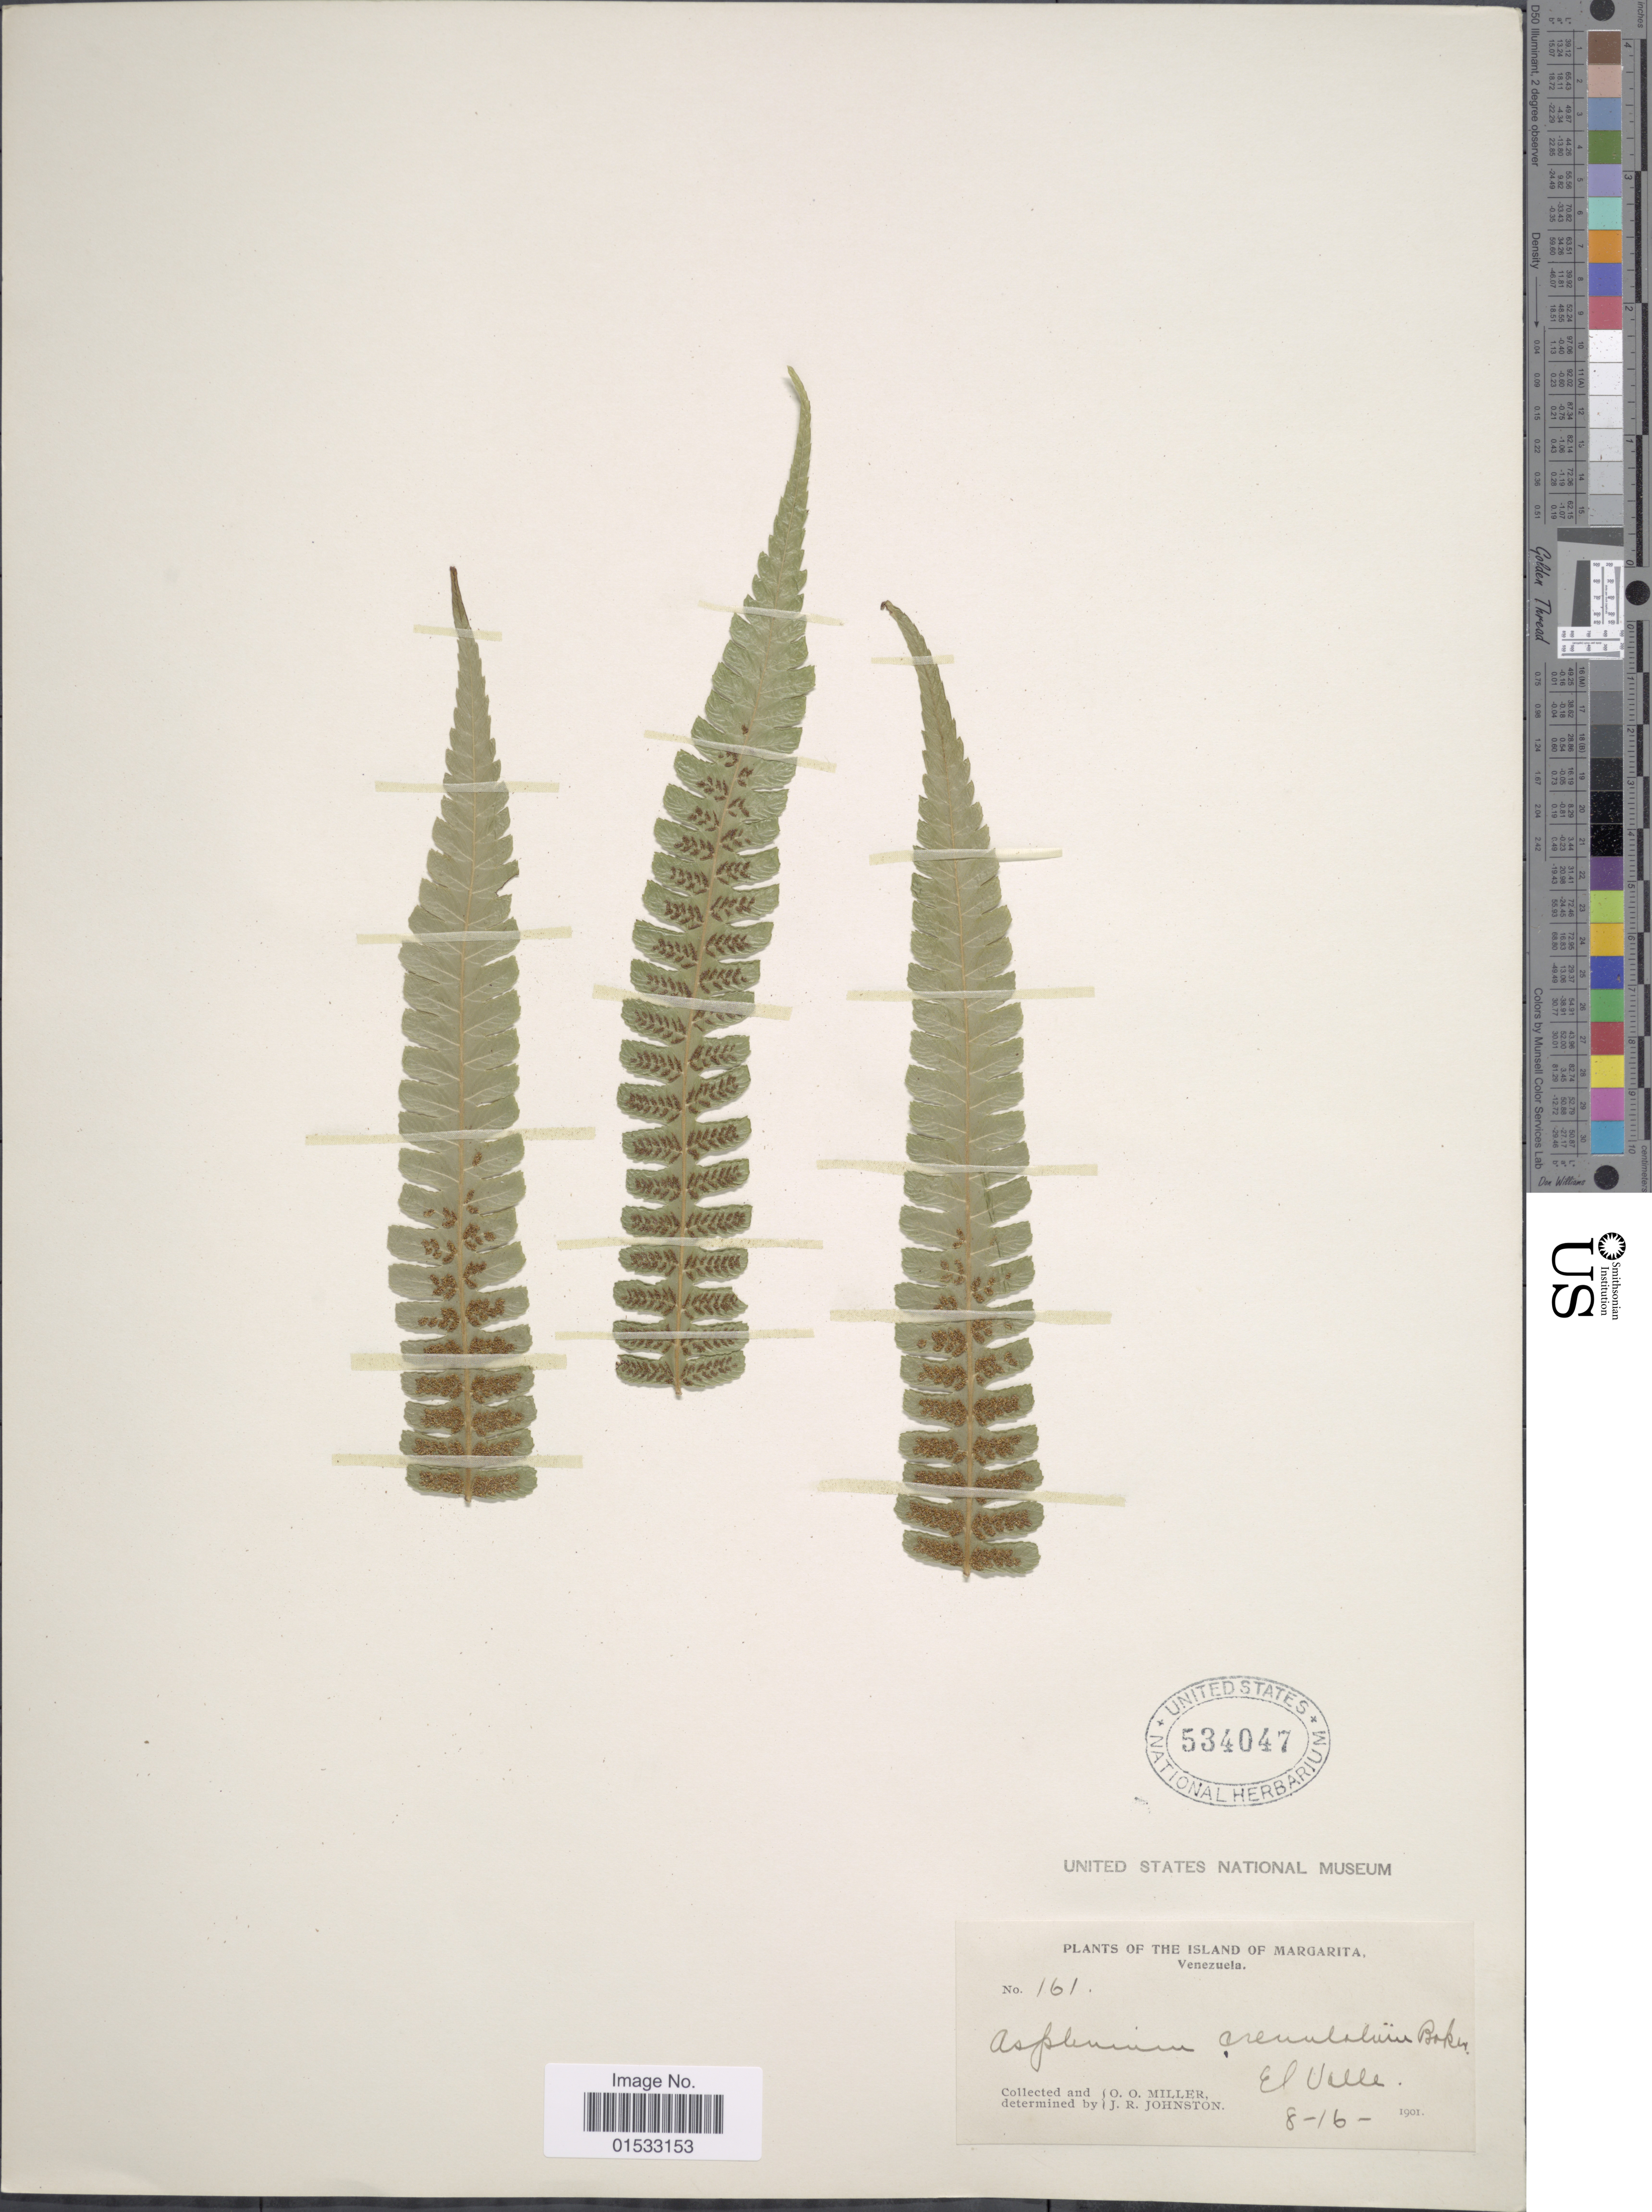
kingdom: Plantae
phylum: Tracheophyta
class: Polypodiopsida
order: Polypodiales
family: Athyriaceae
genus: Diplazium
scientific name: Diplazium striatastrum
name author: Lellinger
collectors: O. O. Miller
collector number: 161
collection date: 1901-08-16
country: Venezuela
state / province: Nueva Esparta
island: Margarita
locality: The Island of Margarita, el Valle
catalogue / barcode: US 534047